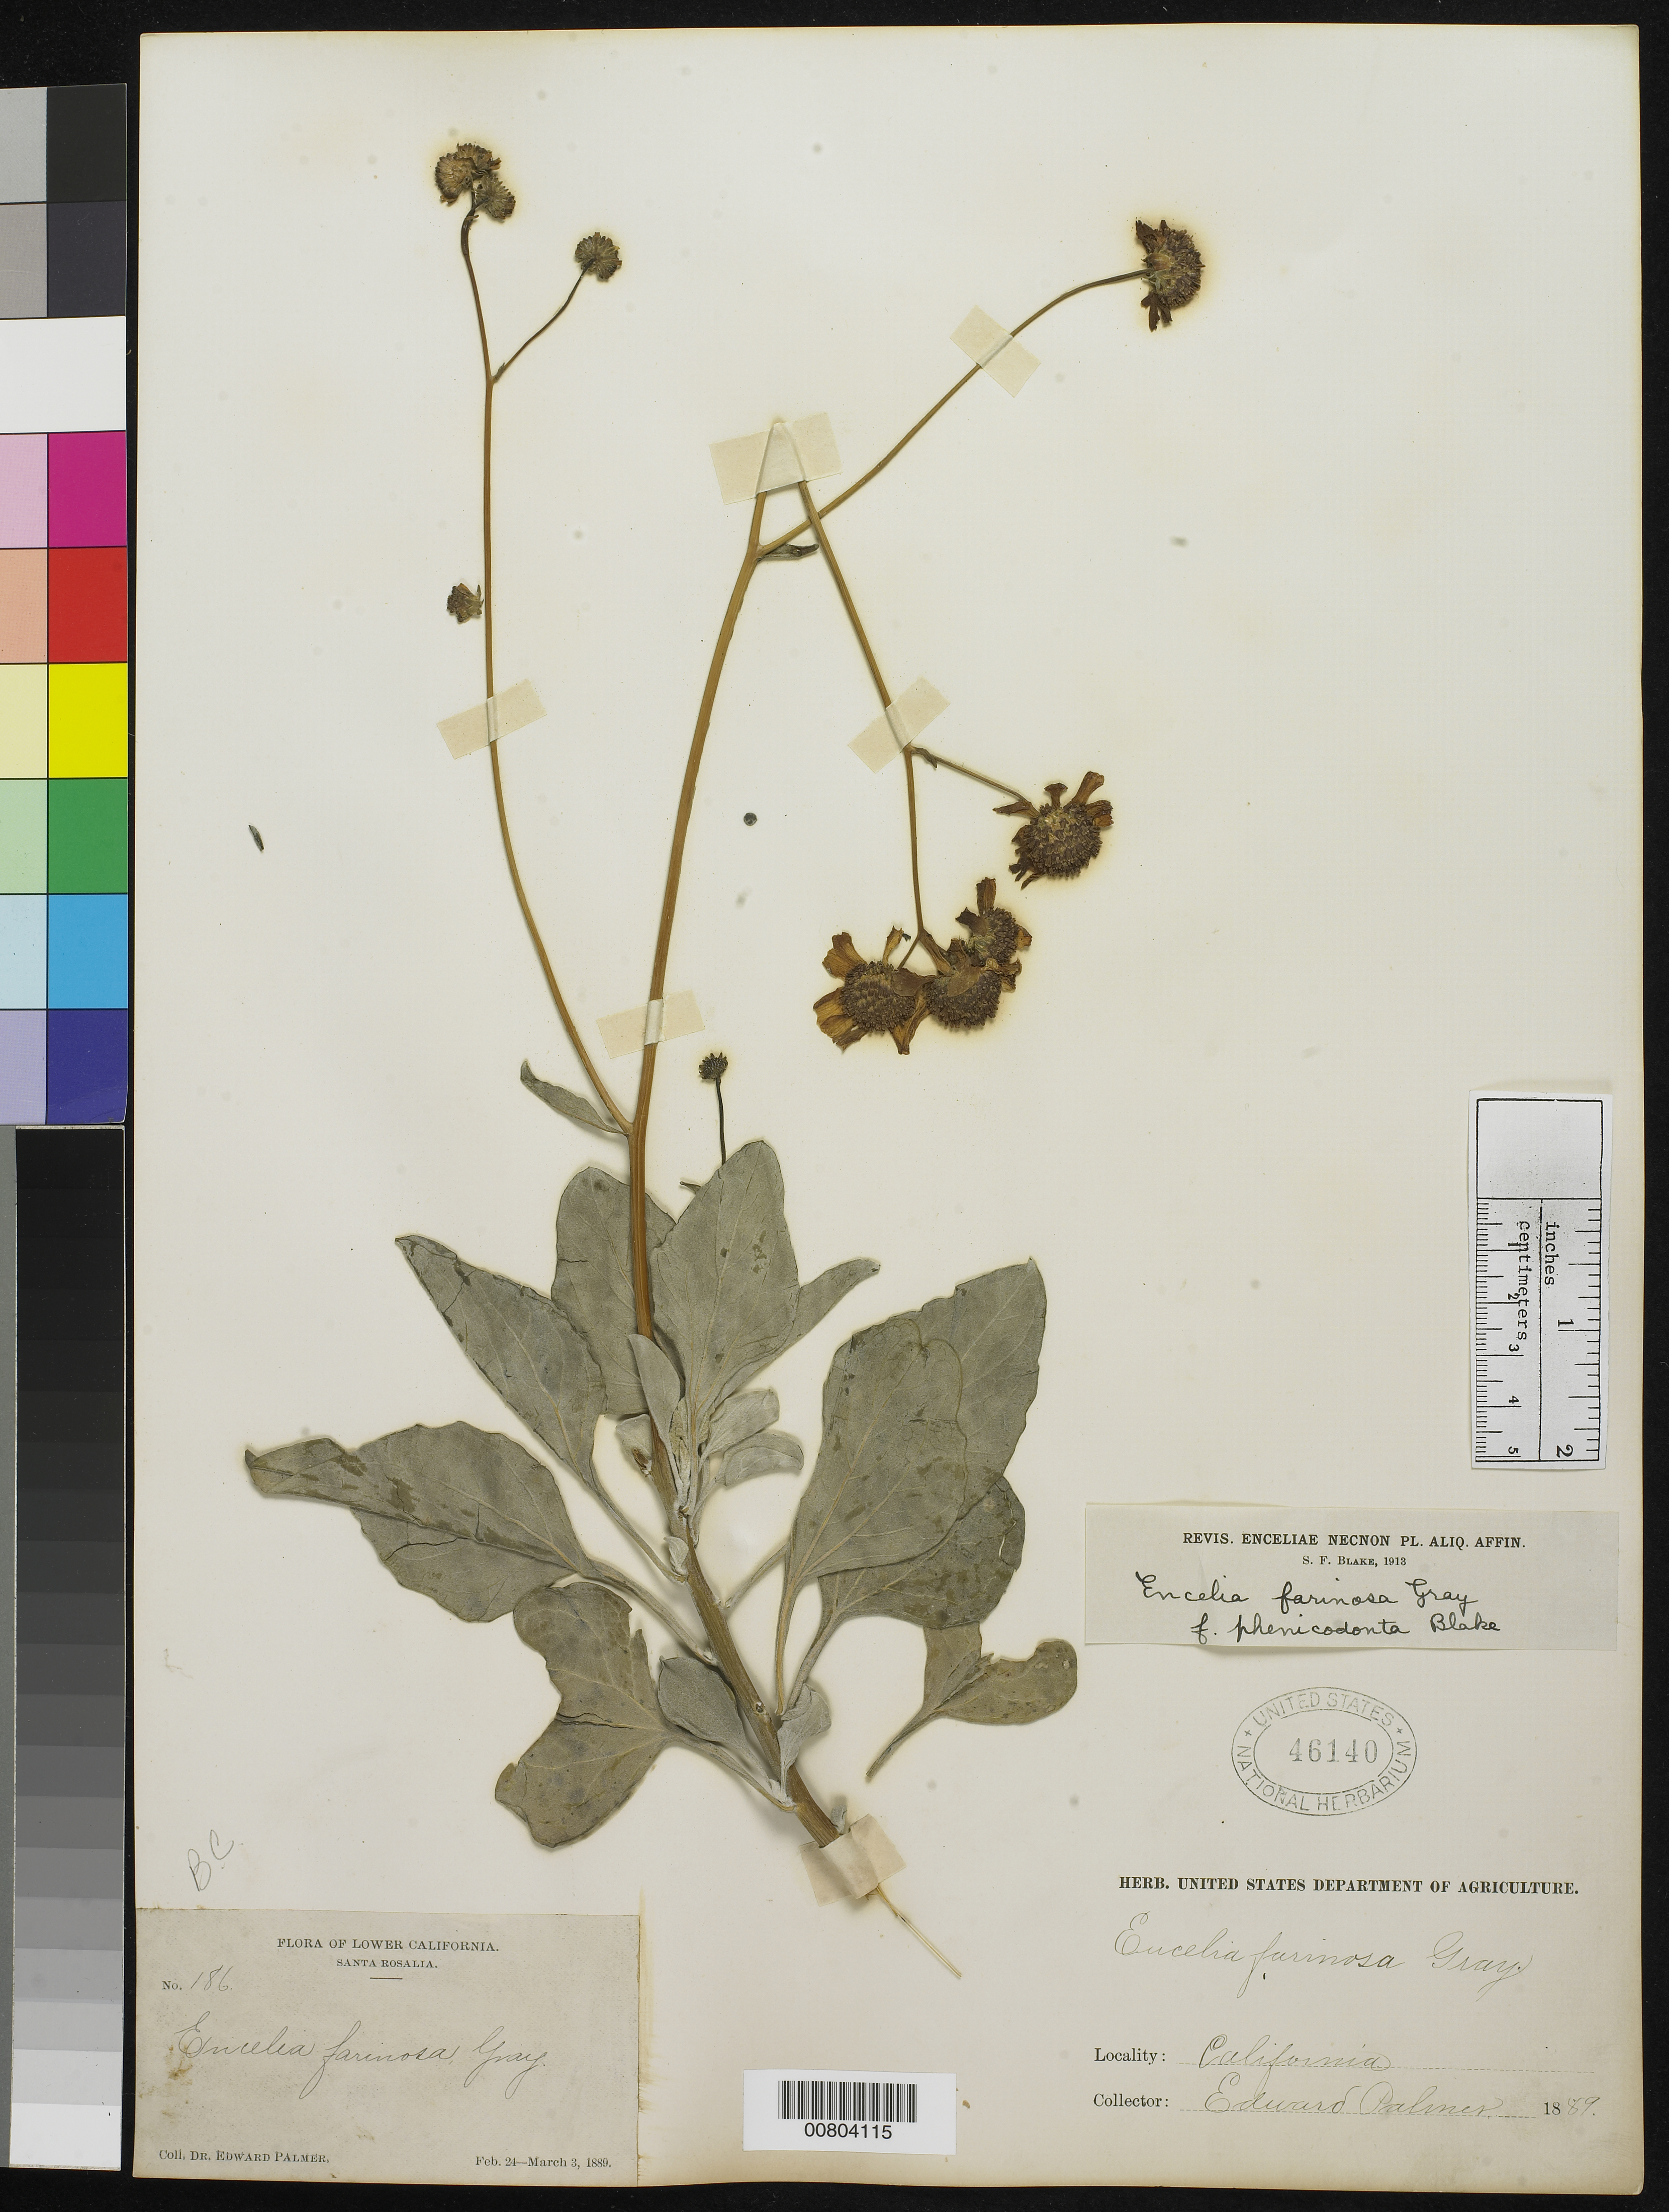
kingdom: Plantae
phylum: Tracheophyta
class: Magnoliopsida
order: Asterales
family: Asteraceae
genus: Encelia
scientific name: Encelia farinosa f. phenicodonta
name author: S.F. Blake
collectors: E. Palmer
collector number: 186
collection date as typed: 24 Feb 1889 to 03 Mar 1889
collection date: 1889-02-24/1889-03-03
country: Mexico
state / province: Baja California Sur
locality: Lower California, Santa Rosalia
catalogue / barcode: US 46140